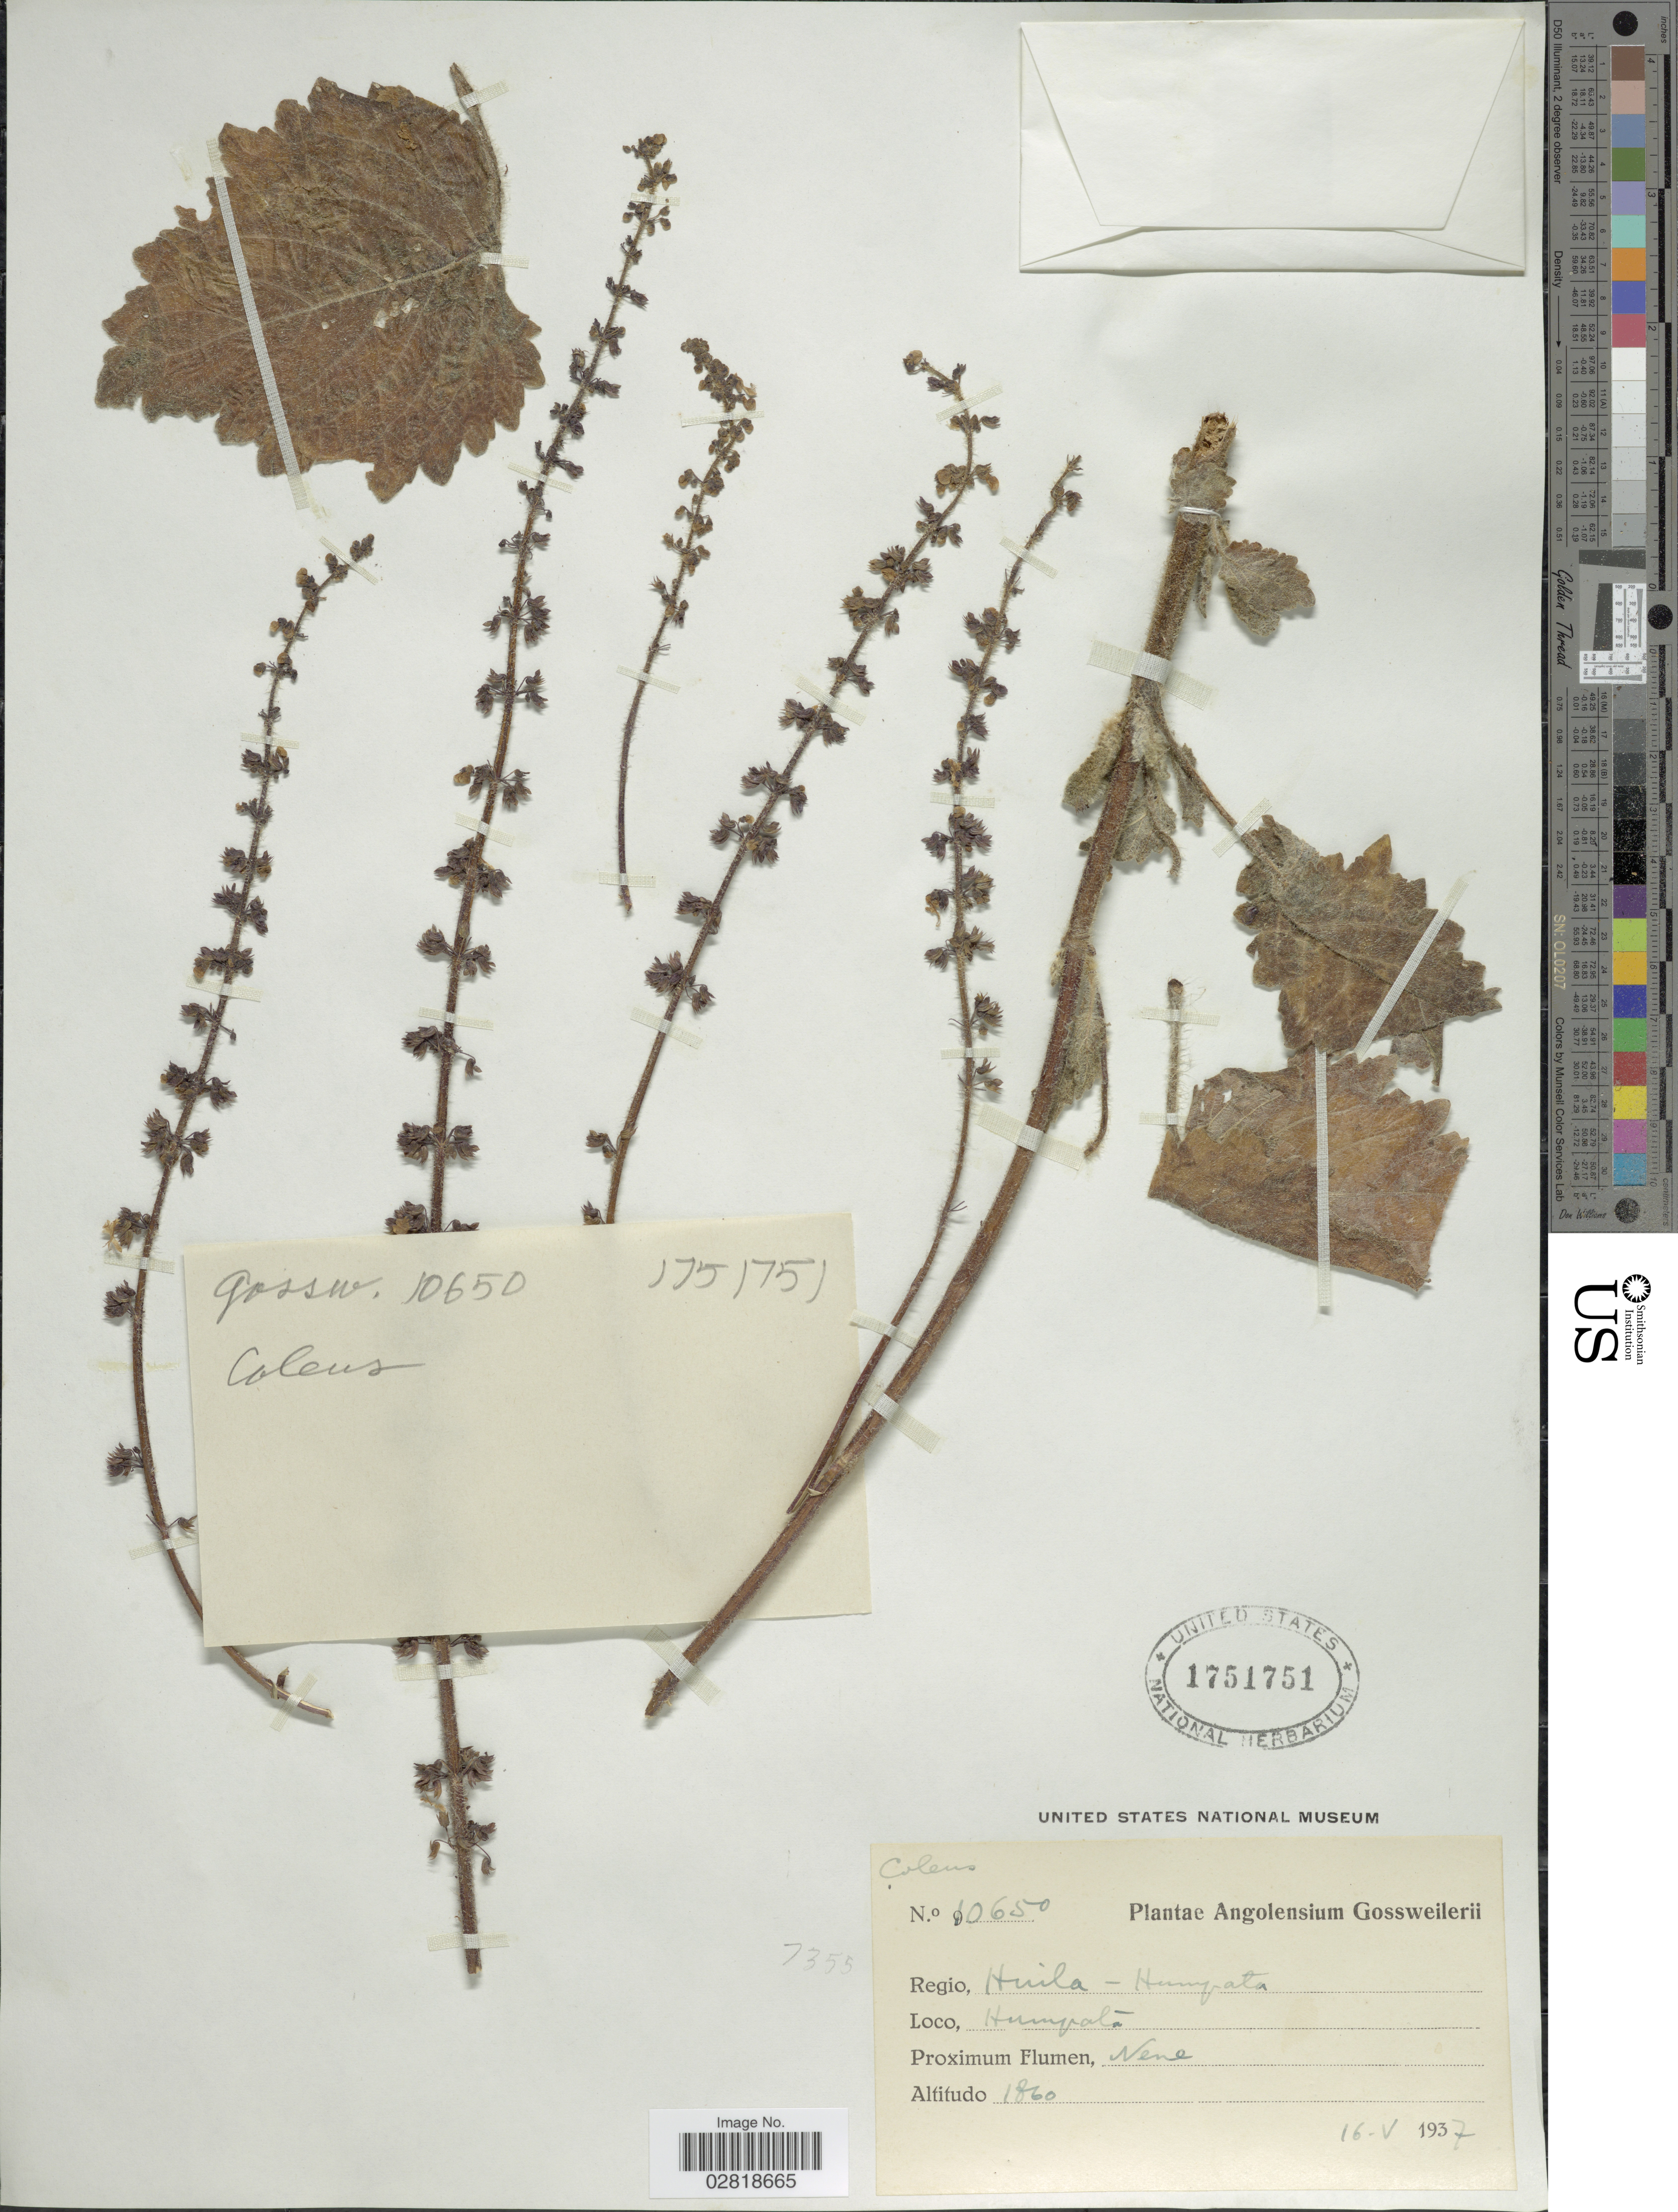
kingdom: Plantae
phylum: Tracheophyta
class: Magnoliopsida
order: Lamiales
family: Lamiaceae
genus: Plectranthus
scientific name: Plectranthus sp.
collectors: -. Gossweiler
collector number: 10650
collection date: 1937-05-16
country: Angola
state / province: Huila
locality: Regio, Huila - Humpata. Humpata.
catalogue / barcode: US 1751751